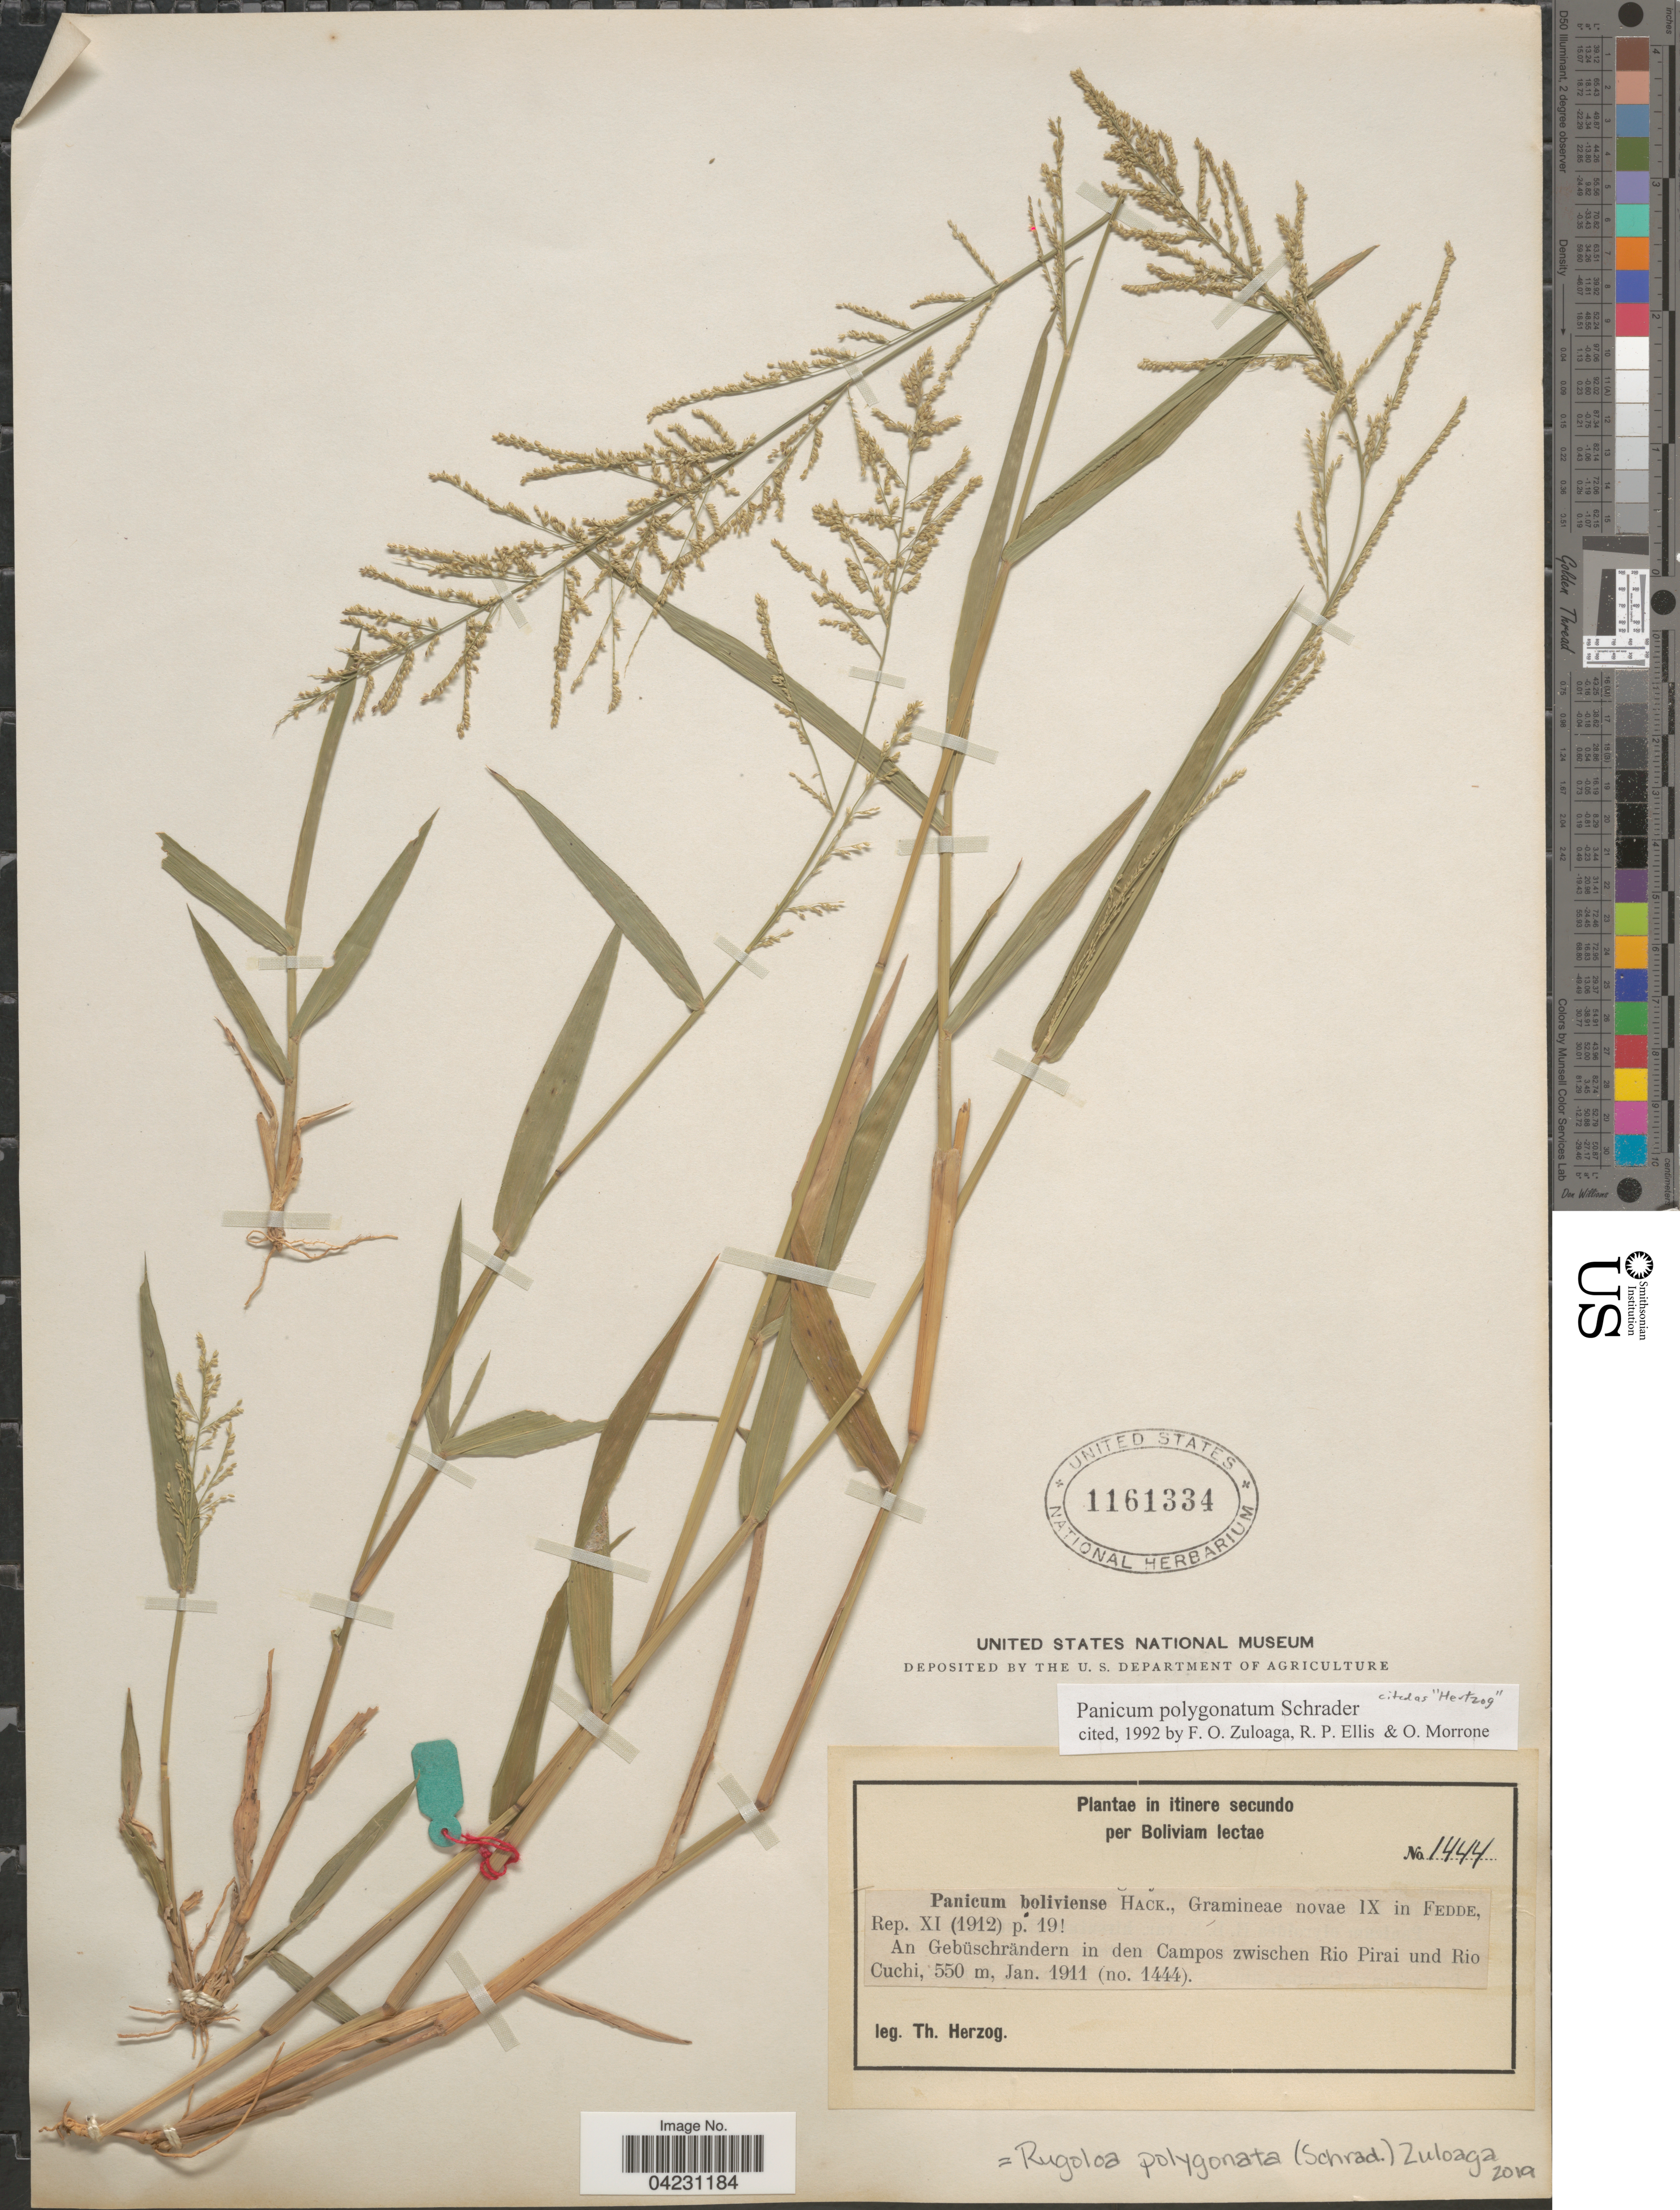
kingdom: Plantae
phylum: Tracheophyta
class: Liliopsida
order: Poales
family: Poaceae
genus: Rugoloa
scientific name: Rugoloa polygonata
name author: (Schrad.) Zuloaga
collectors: T. Herzog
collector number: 1444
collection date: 1911-01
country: Bolivia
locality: In itinere secundo per Boliviam lectae [unsure placement] An Gebüschrändern in den Campos zwischen Rio Pirai und Rio Cuchi.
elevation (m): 550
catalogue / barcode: US 1161334